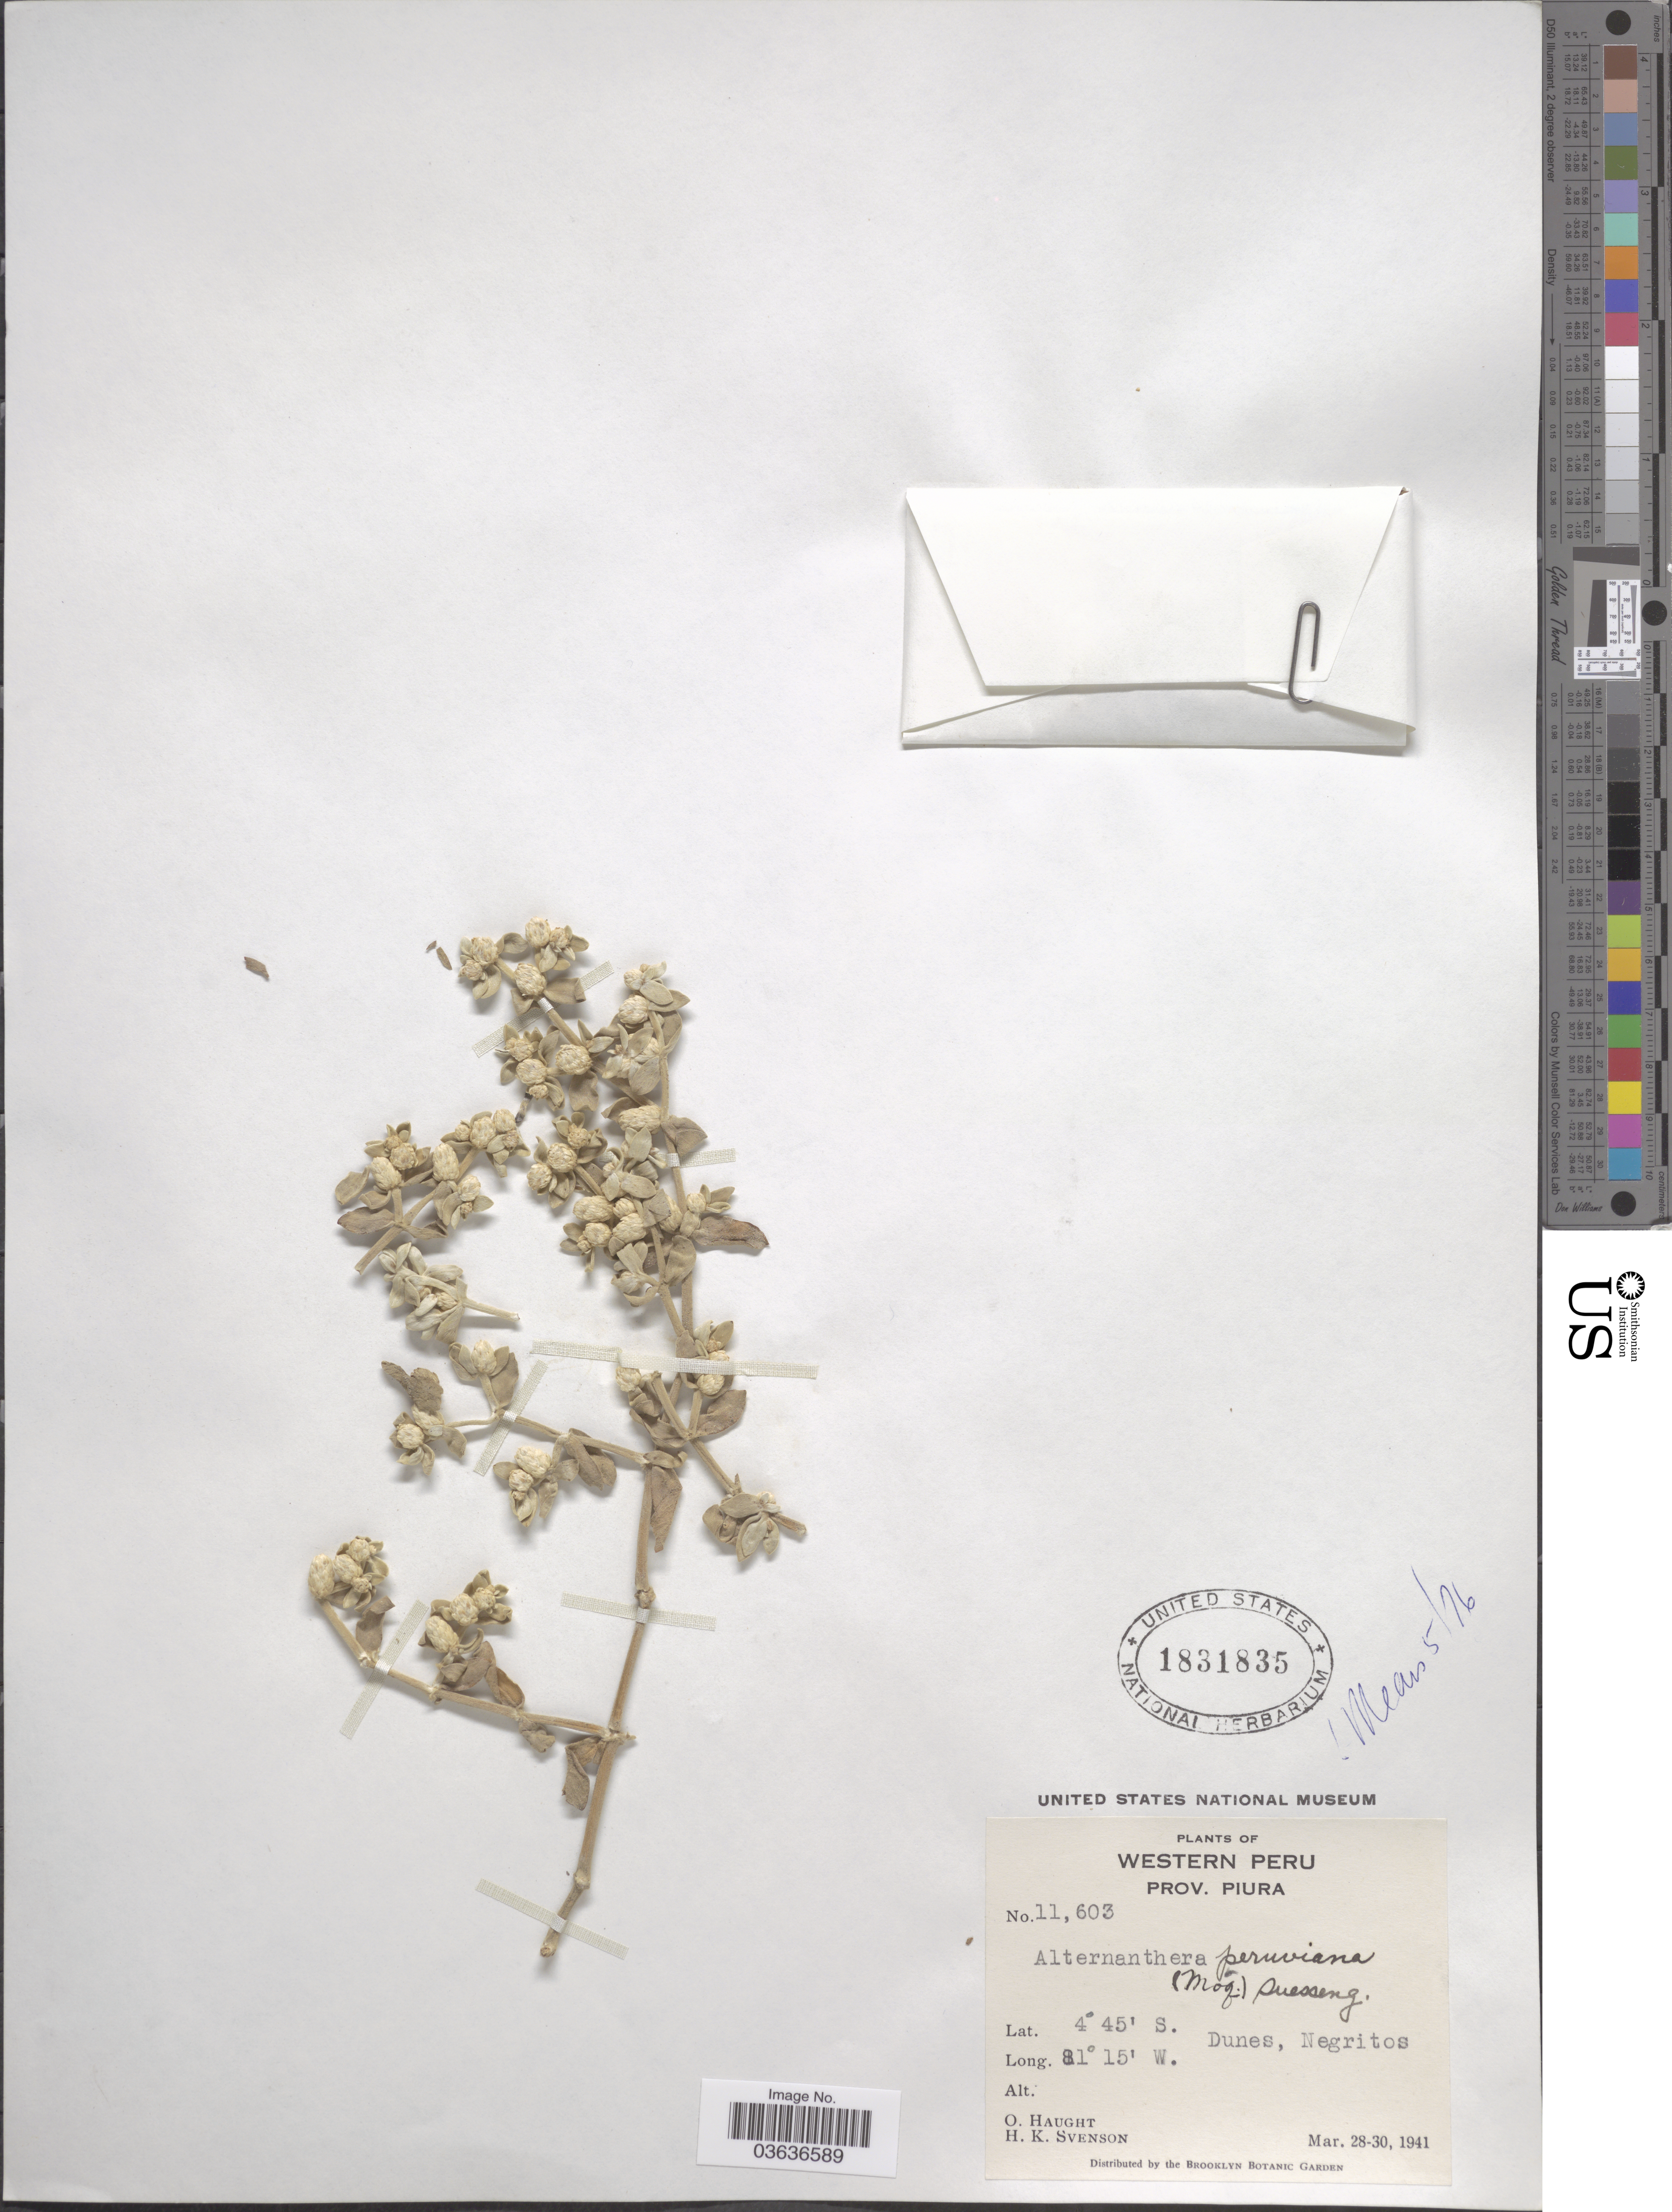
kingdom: Plantae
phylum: Tracheophyta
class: Magnoliopsida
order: Caryophyllales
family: Amaranthaceae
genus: Alternanthera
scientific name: Alternanthera peruviana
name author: (Moq.) Suess.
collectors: O. Haught & H. K. Svenson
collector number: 11603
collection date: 1941-03-28/1941-03-30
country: Peru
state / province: Piura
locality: Western Peru. Dunes, Negritos.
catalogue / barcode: US 1831835